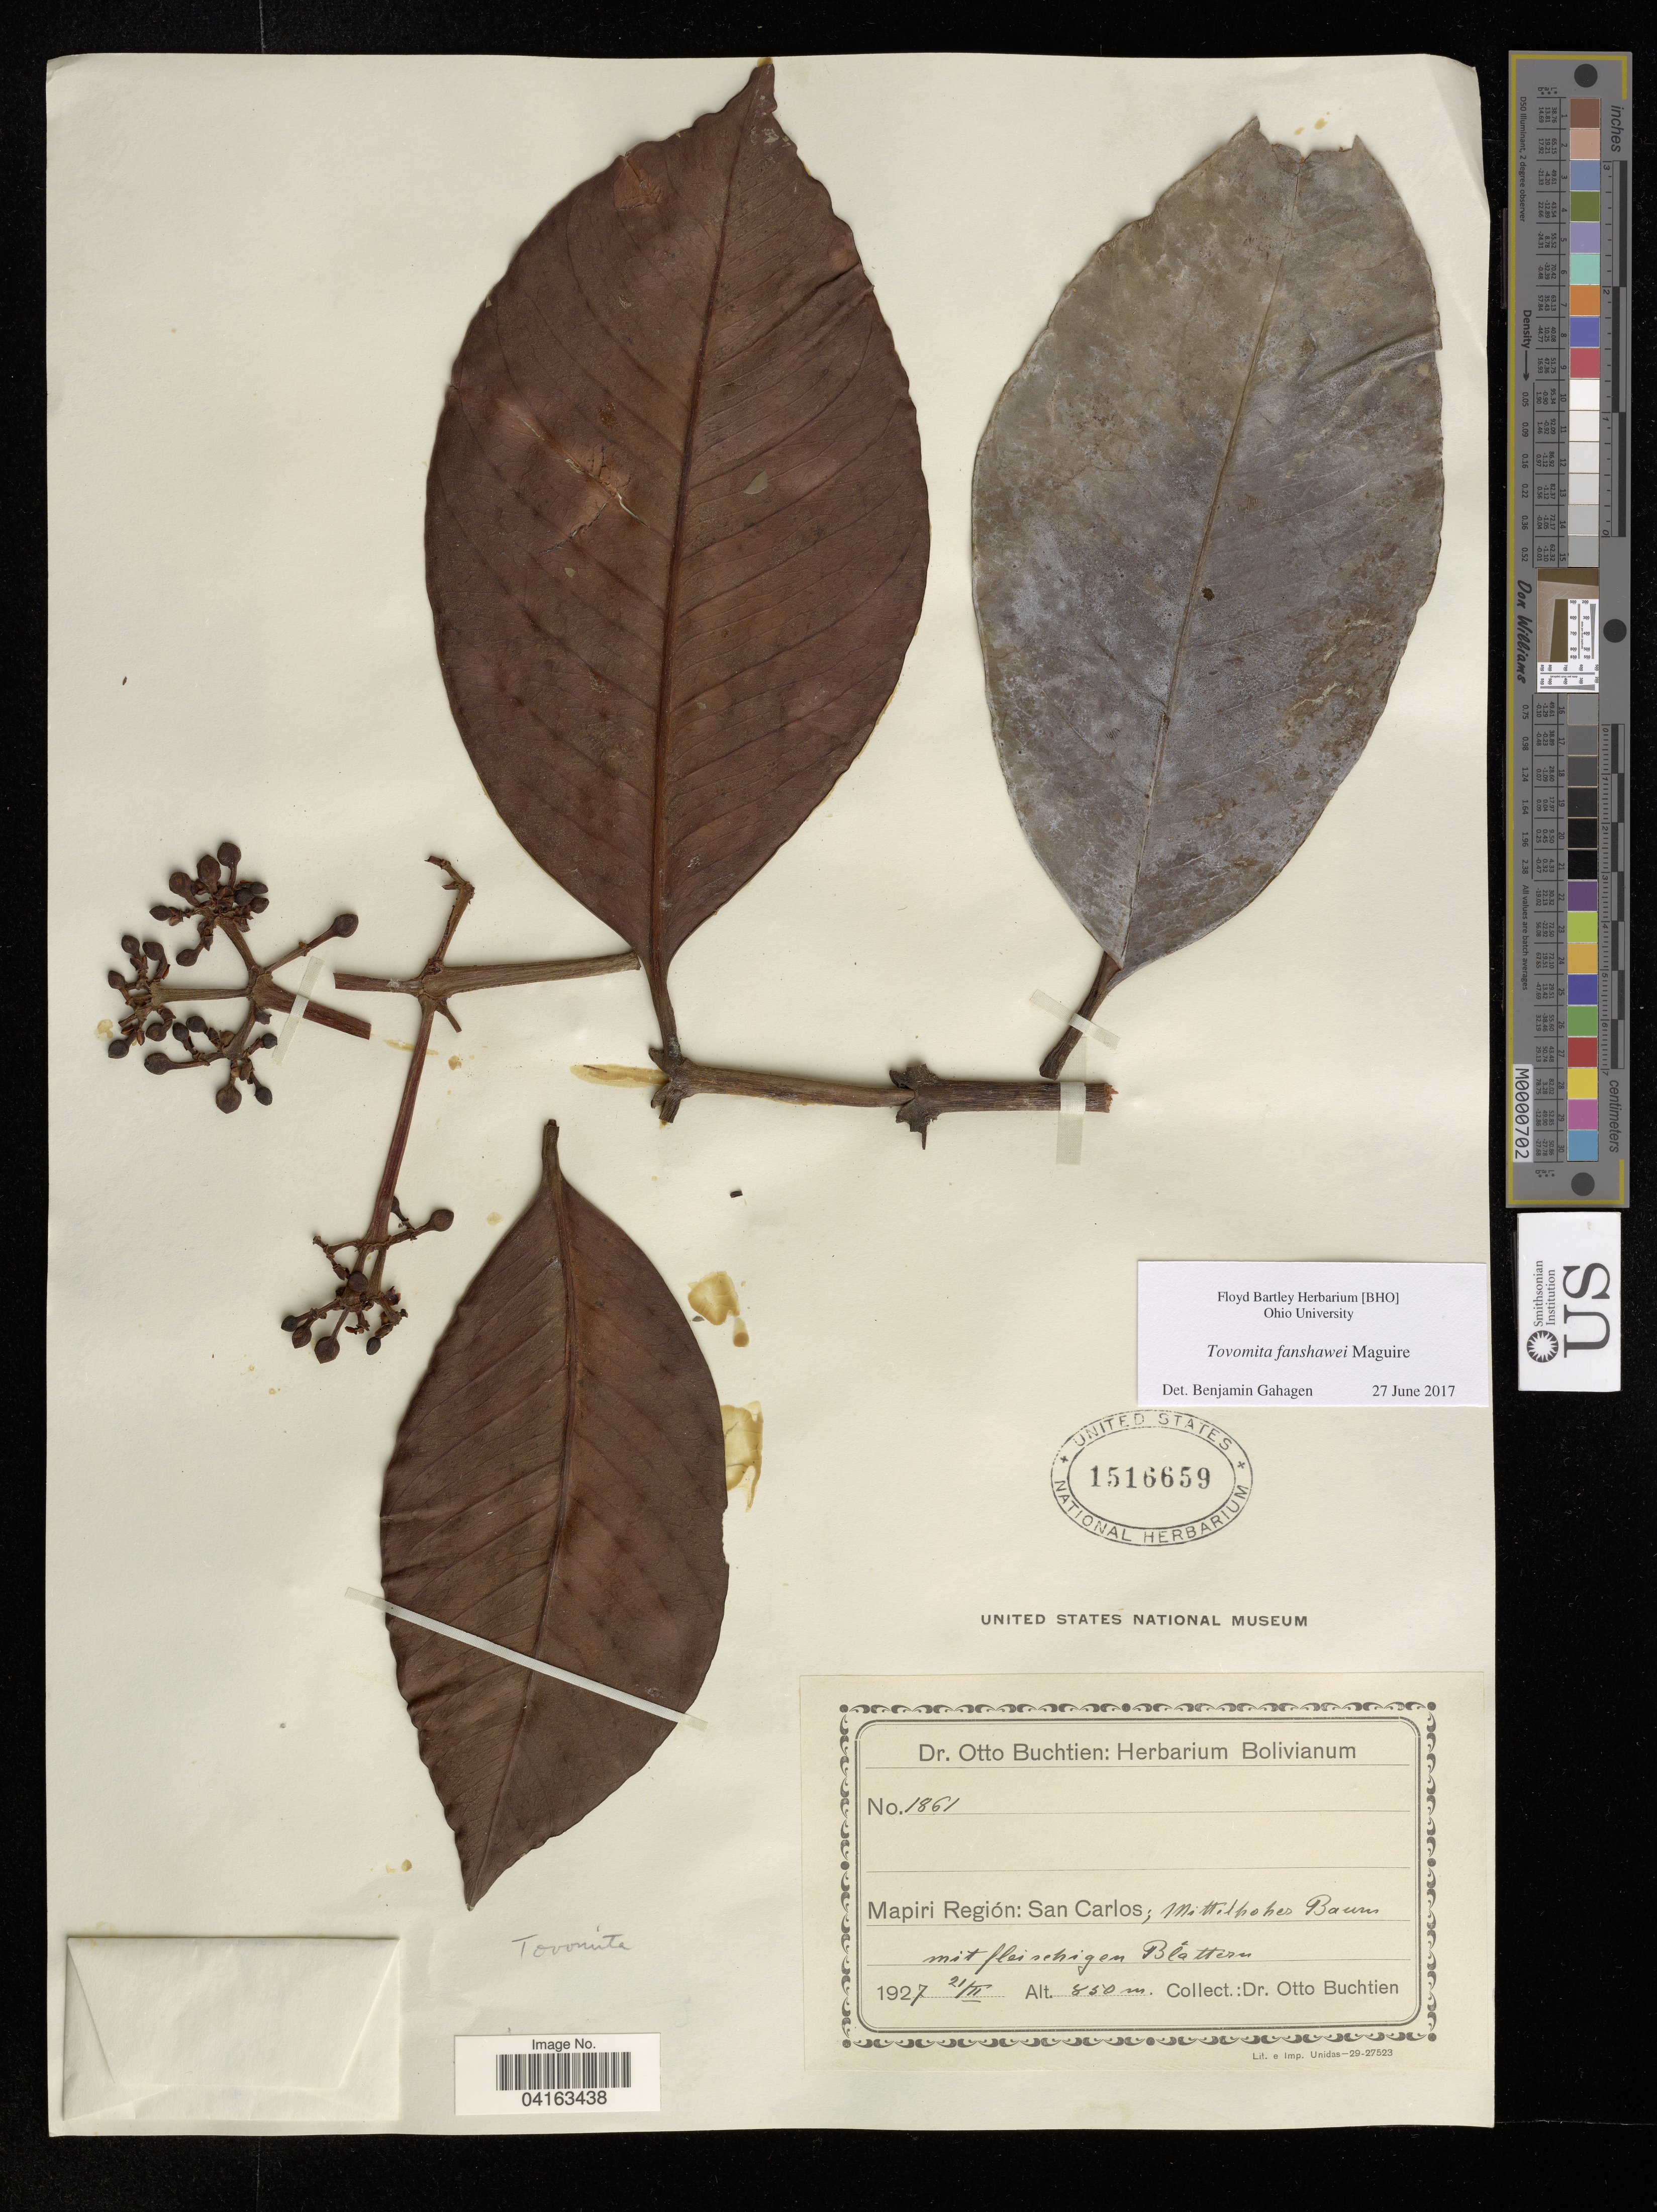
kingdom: Plantae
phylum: Tracheophyta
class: Magnoliopsida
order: Malpighiales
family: Clusiaceae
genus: Tovomita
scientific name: Tovomita fanshawei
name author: Maguire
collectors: O. Buchtien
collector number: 1861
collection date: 1927-02-21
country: Bolivia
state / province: La Paz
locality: Mapiri Región: San Carlos.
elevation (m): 850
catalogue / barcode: US 1516659